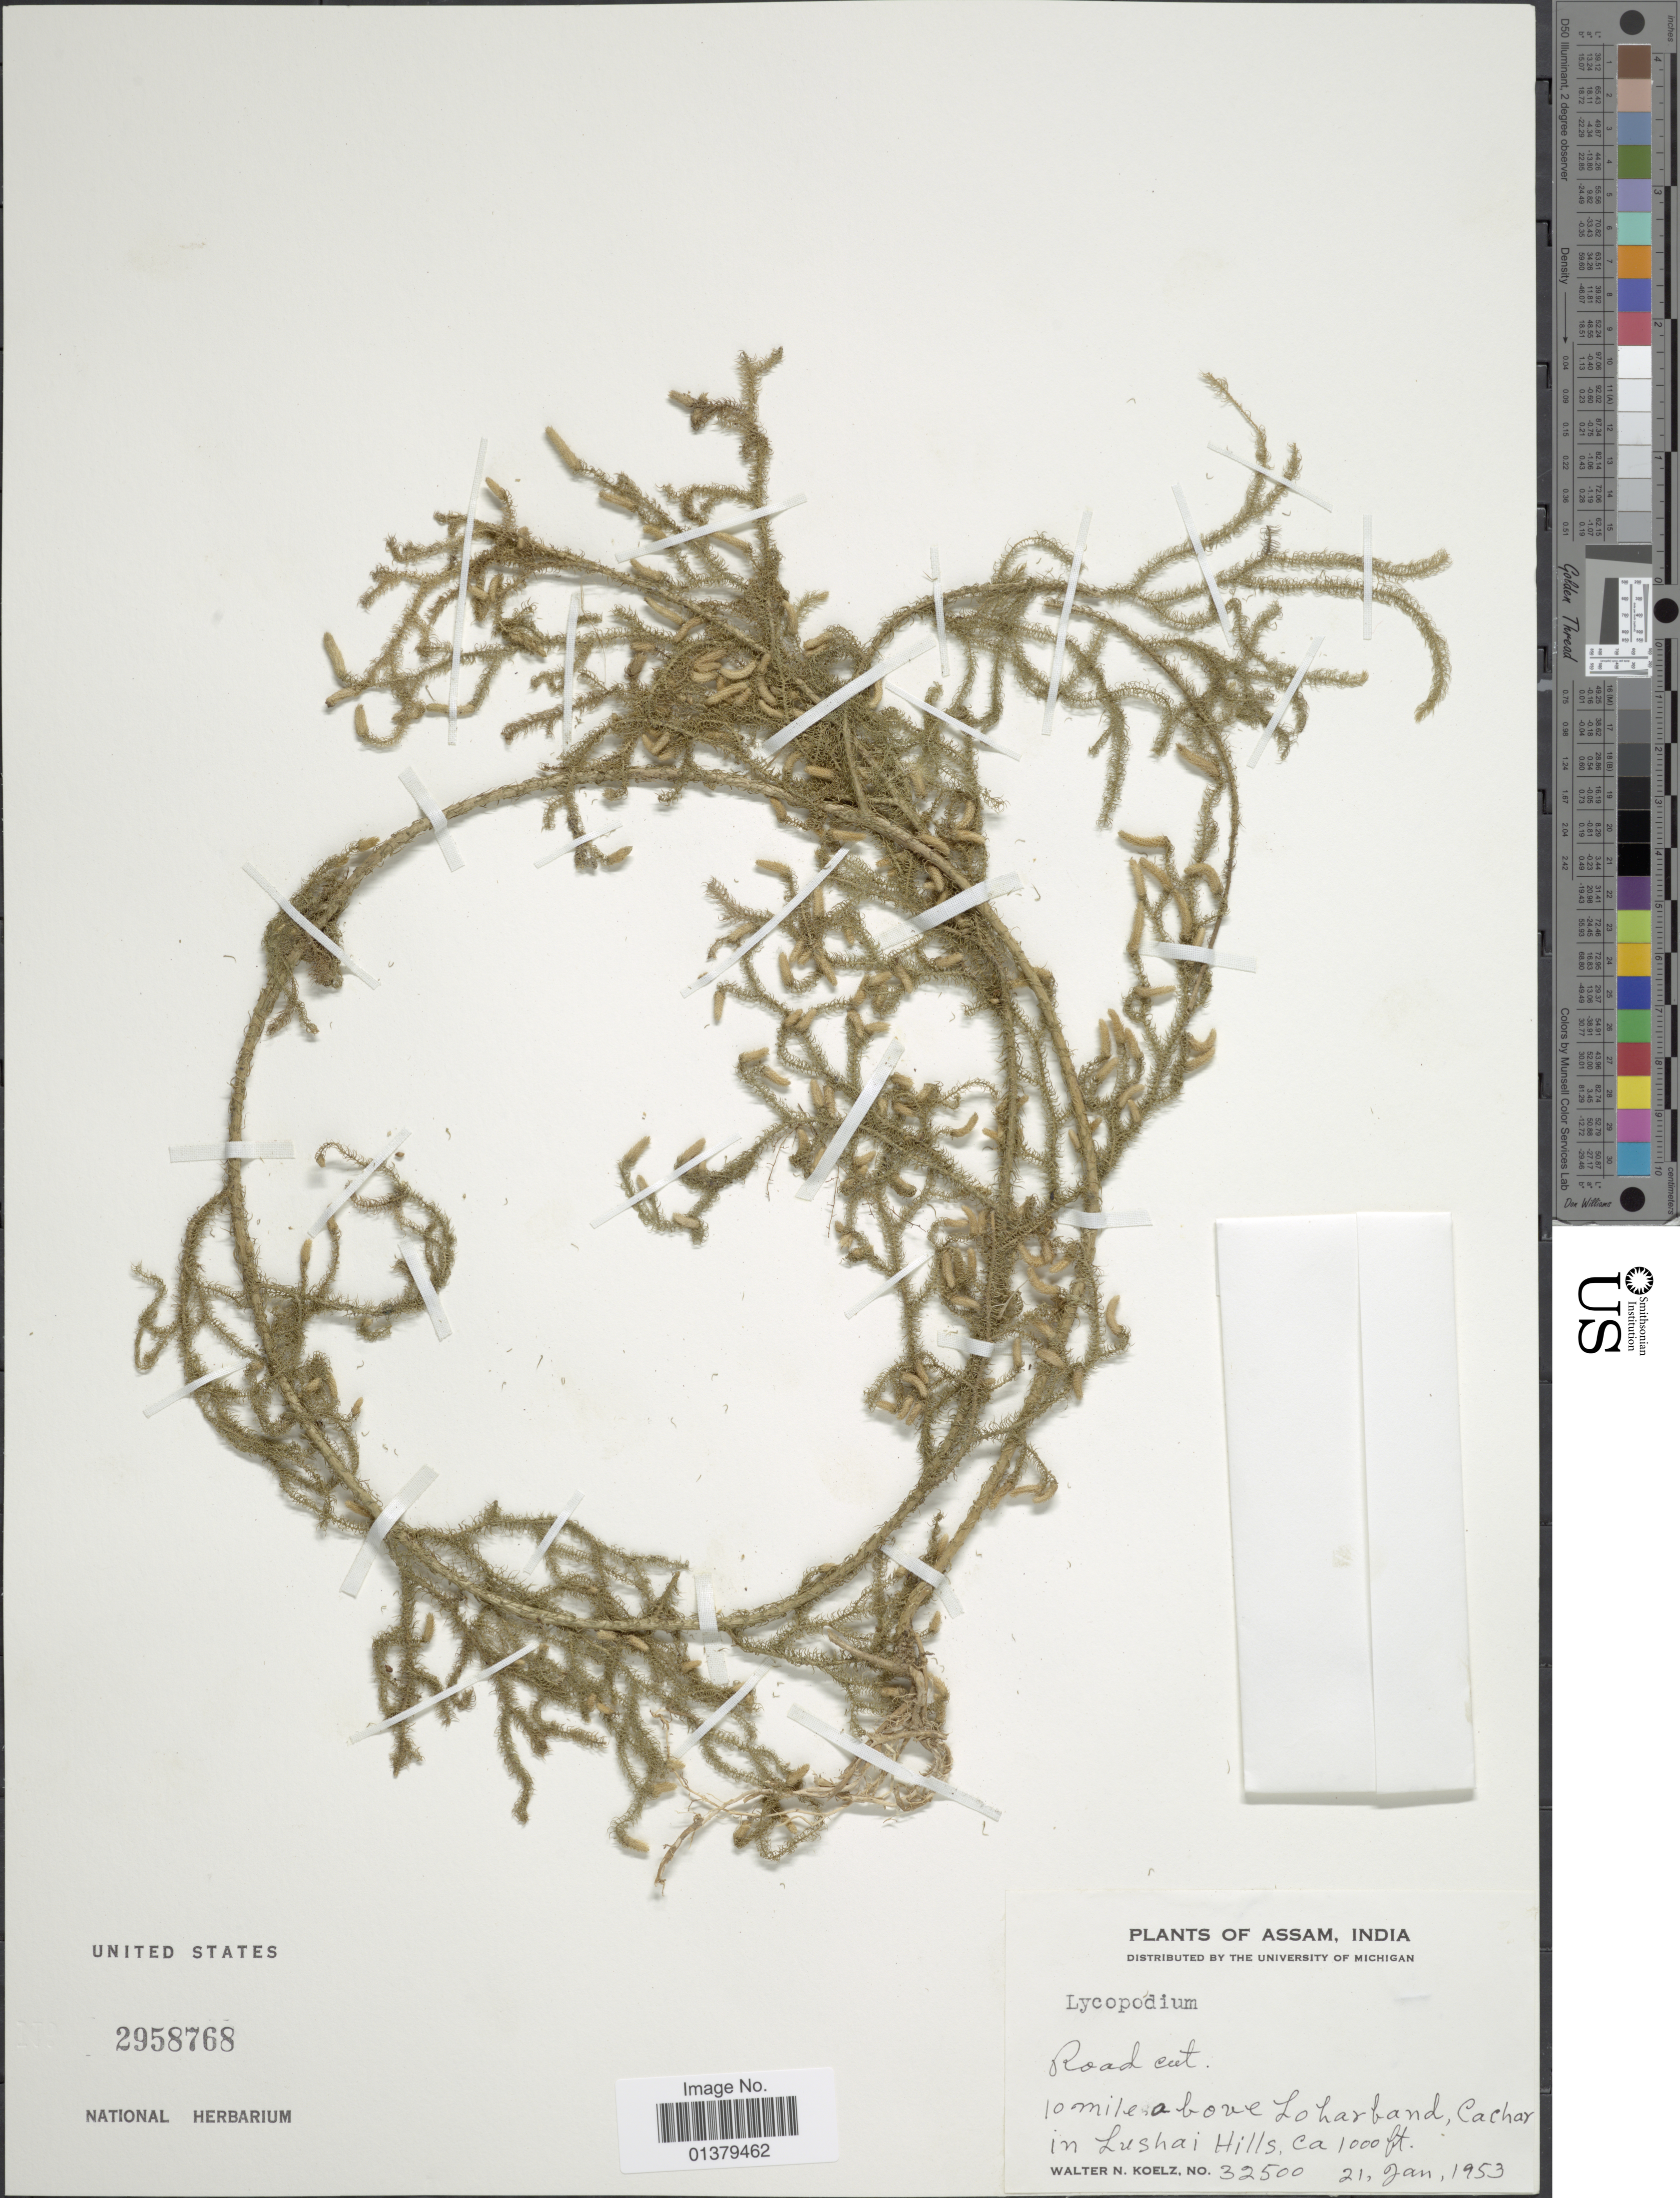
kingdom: Plantae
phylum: Tracheophyta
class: Lycopodiopsida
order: Lycopodiales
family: Lycopodiaceae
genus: Palhinhaea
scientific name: Palhinhaea cernua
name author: (L.) Vasc. & Franco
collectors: W. N. Koelz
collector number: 32500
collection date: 1953-01-21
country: India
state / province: Assam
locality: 10 mile above Loharband, Cachar in Lushai Hills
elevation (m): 305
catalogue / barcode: US 2958768